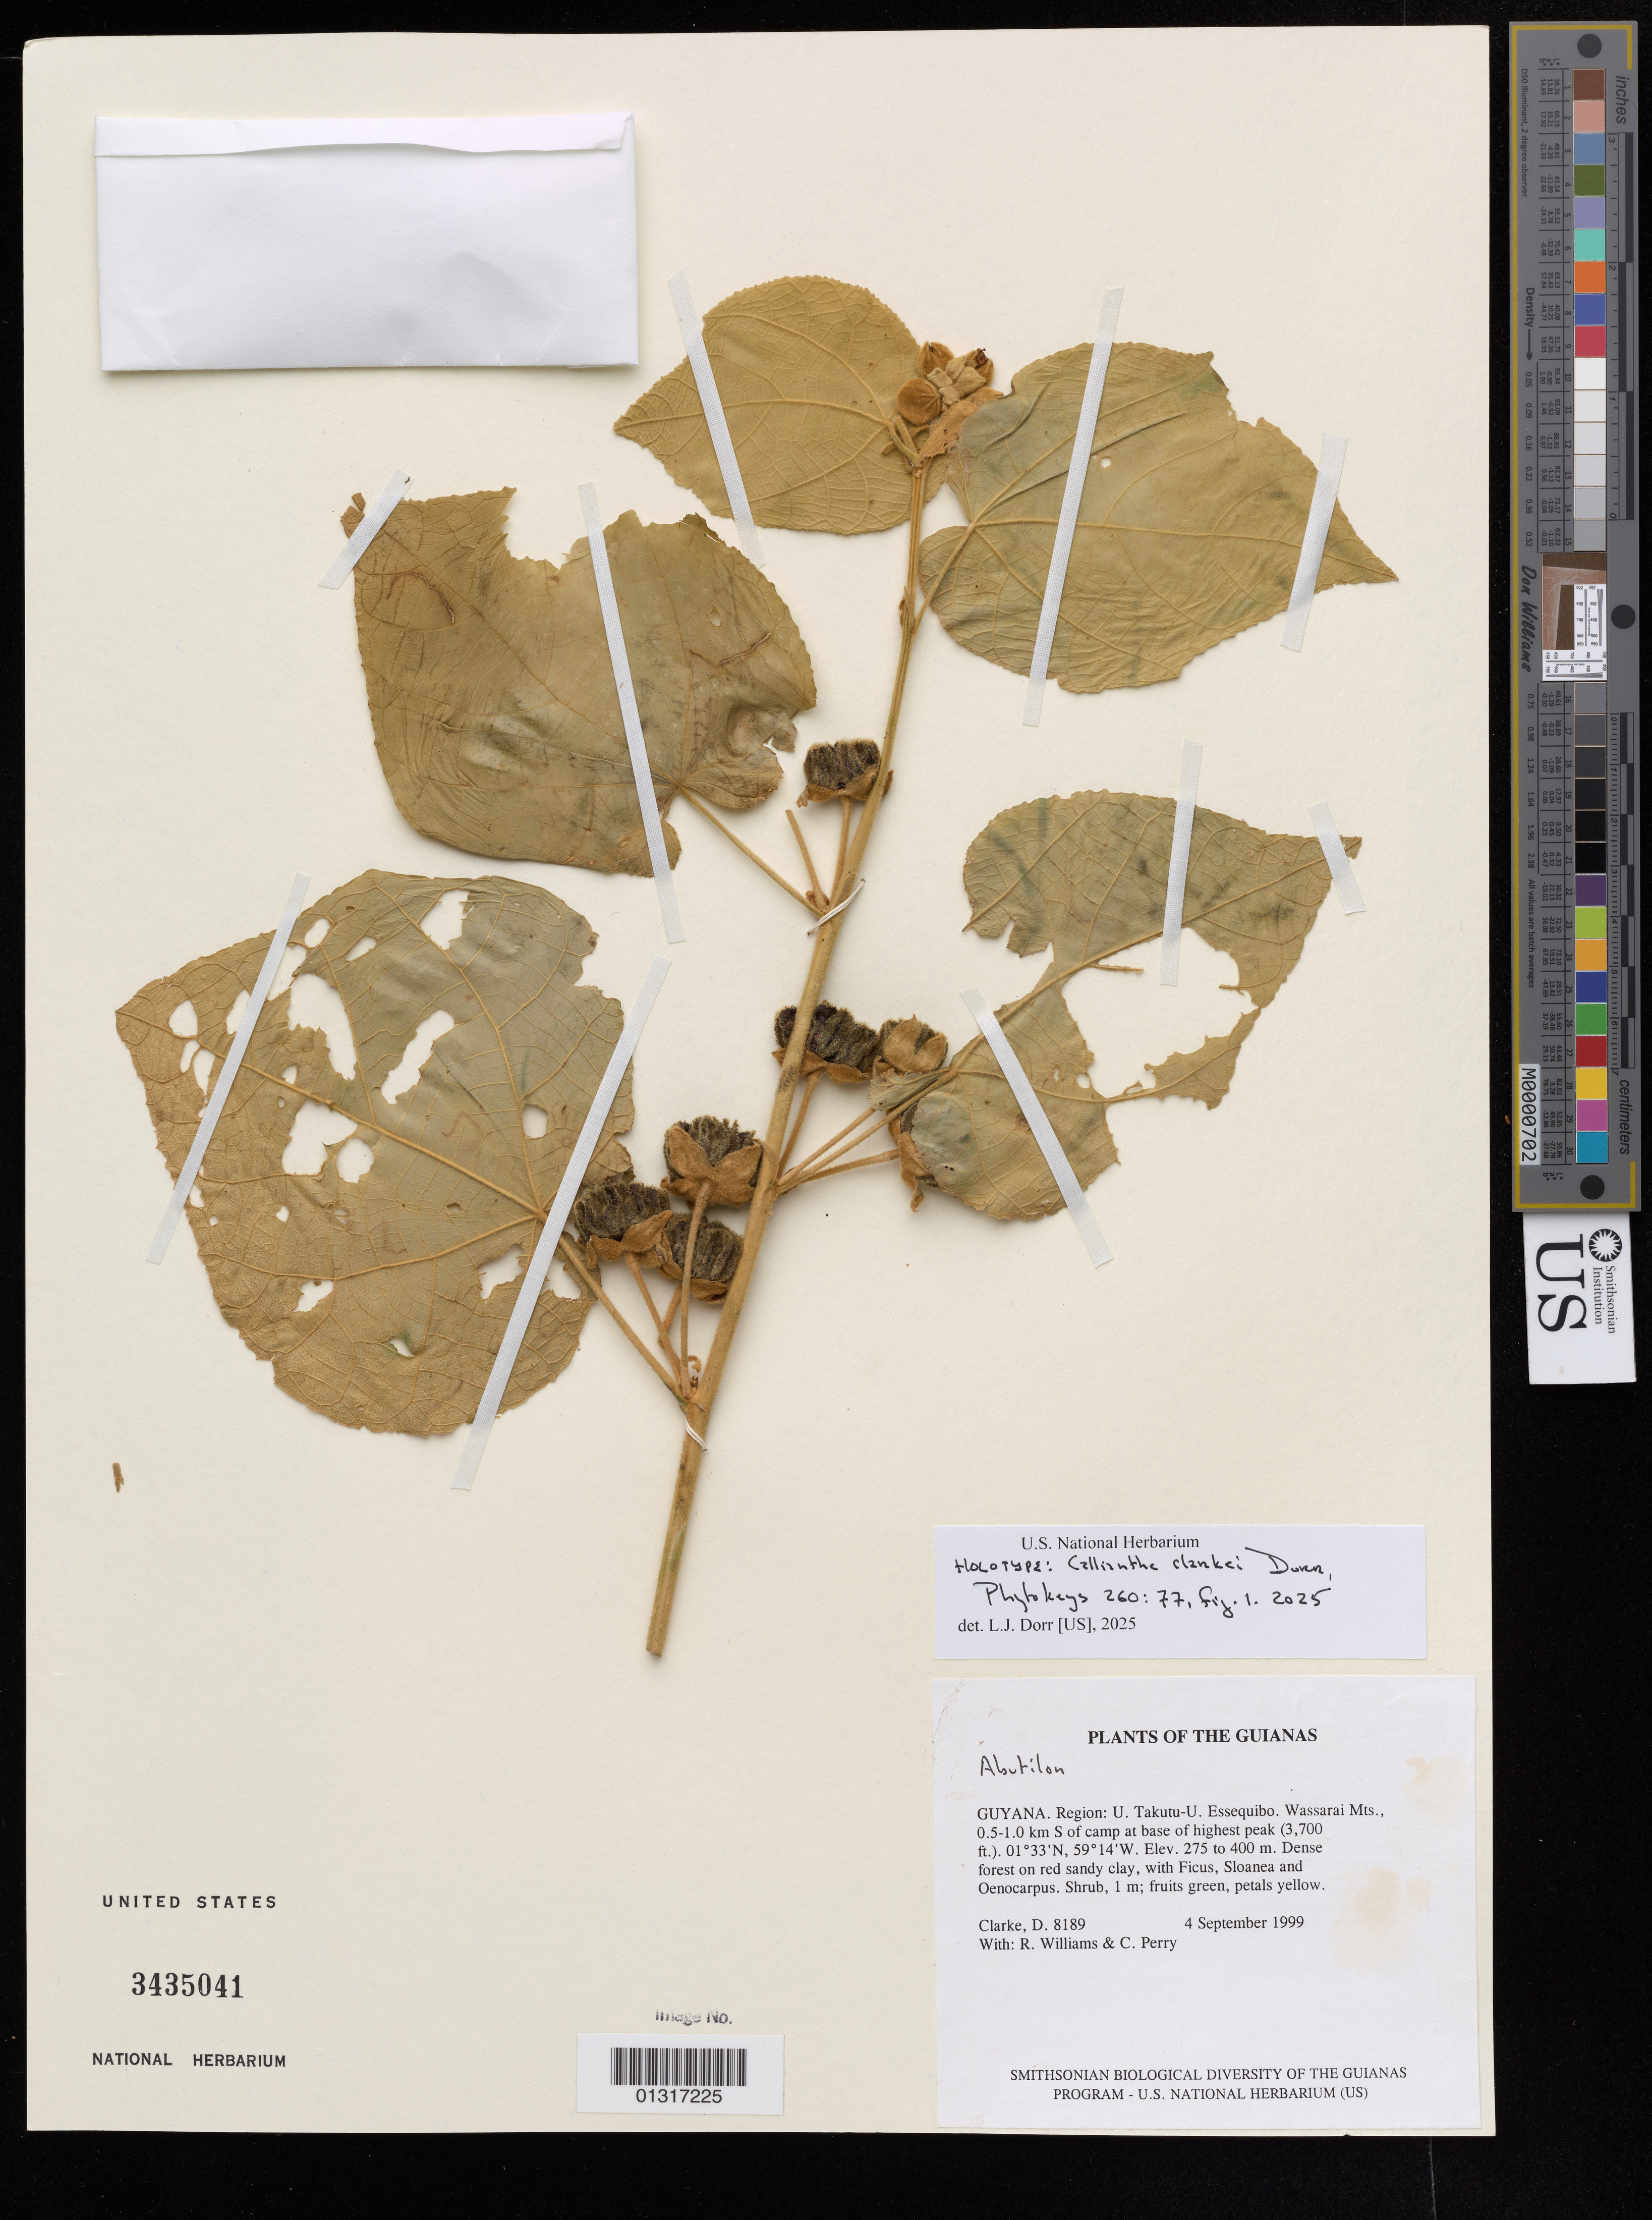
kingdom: Plantae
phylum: Tracheophyta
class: Magnoliopsida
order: Malvales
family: Malvaceae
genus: Callianthe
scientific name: Callianthe clarkei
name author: Dorr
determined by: Dorr, Laurence J., Curator (BOT), Smithsonian Institution - National Museum of Natural History (UNITED STATES)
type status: Holotype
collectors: H. D. Clarke, R. Williams & C. Perry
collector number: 8189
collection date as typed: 04 Sep 1999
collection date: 1999-09-04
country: Guyana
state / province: U. Takutu-U. Essequibo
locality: Wassarai Mts., 0.5-1.0 km S of camp at base of highest peak (3,700 ft.)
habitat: dense forest on red sandy clay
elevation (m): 275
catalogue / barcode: US 3435041